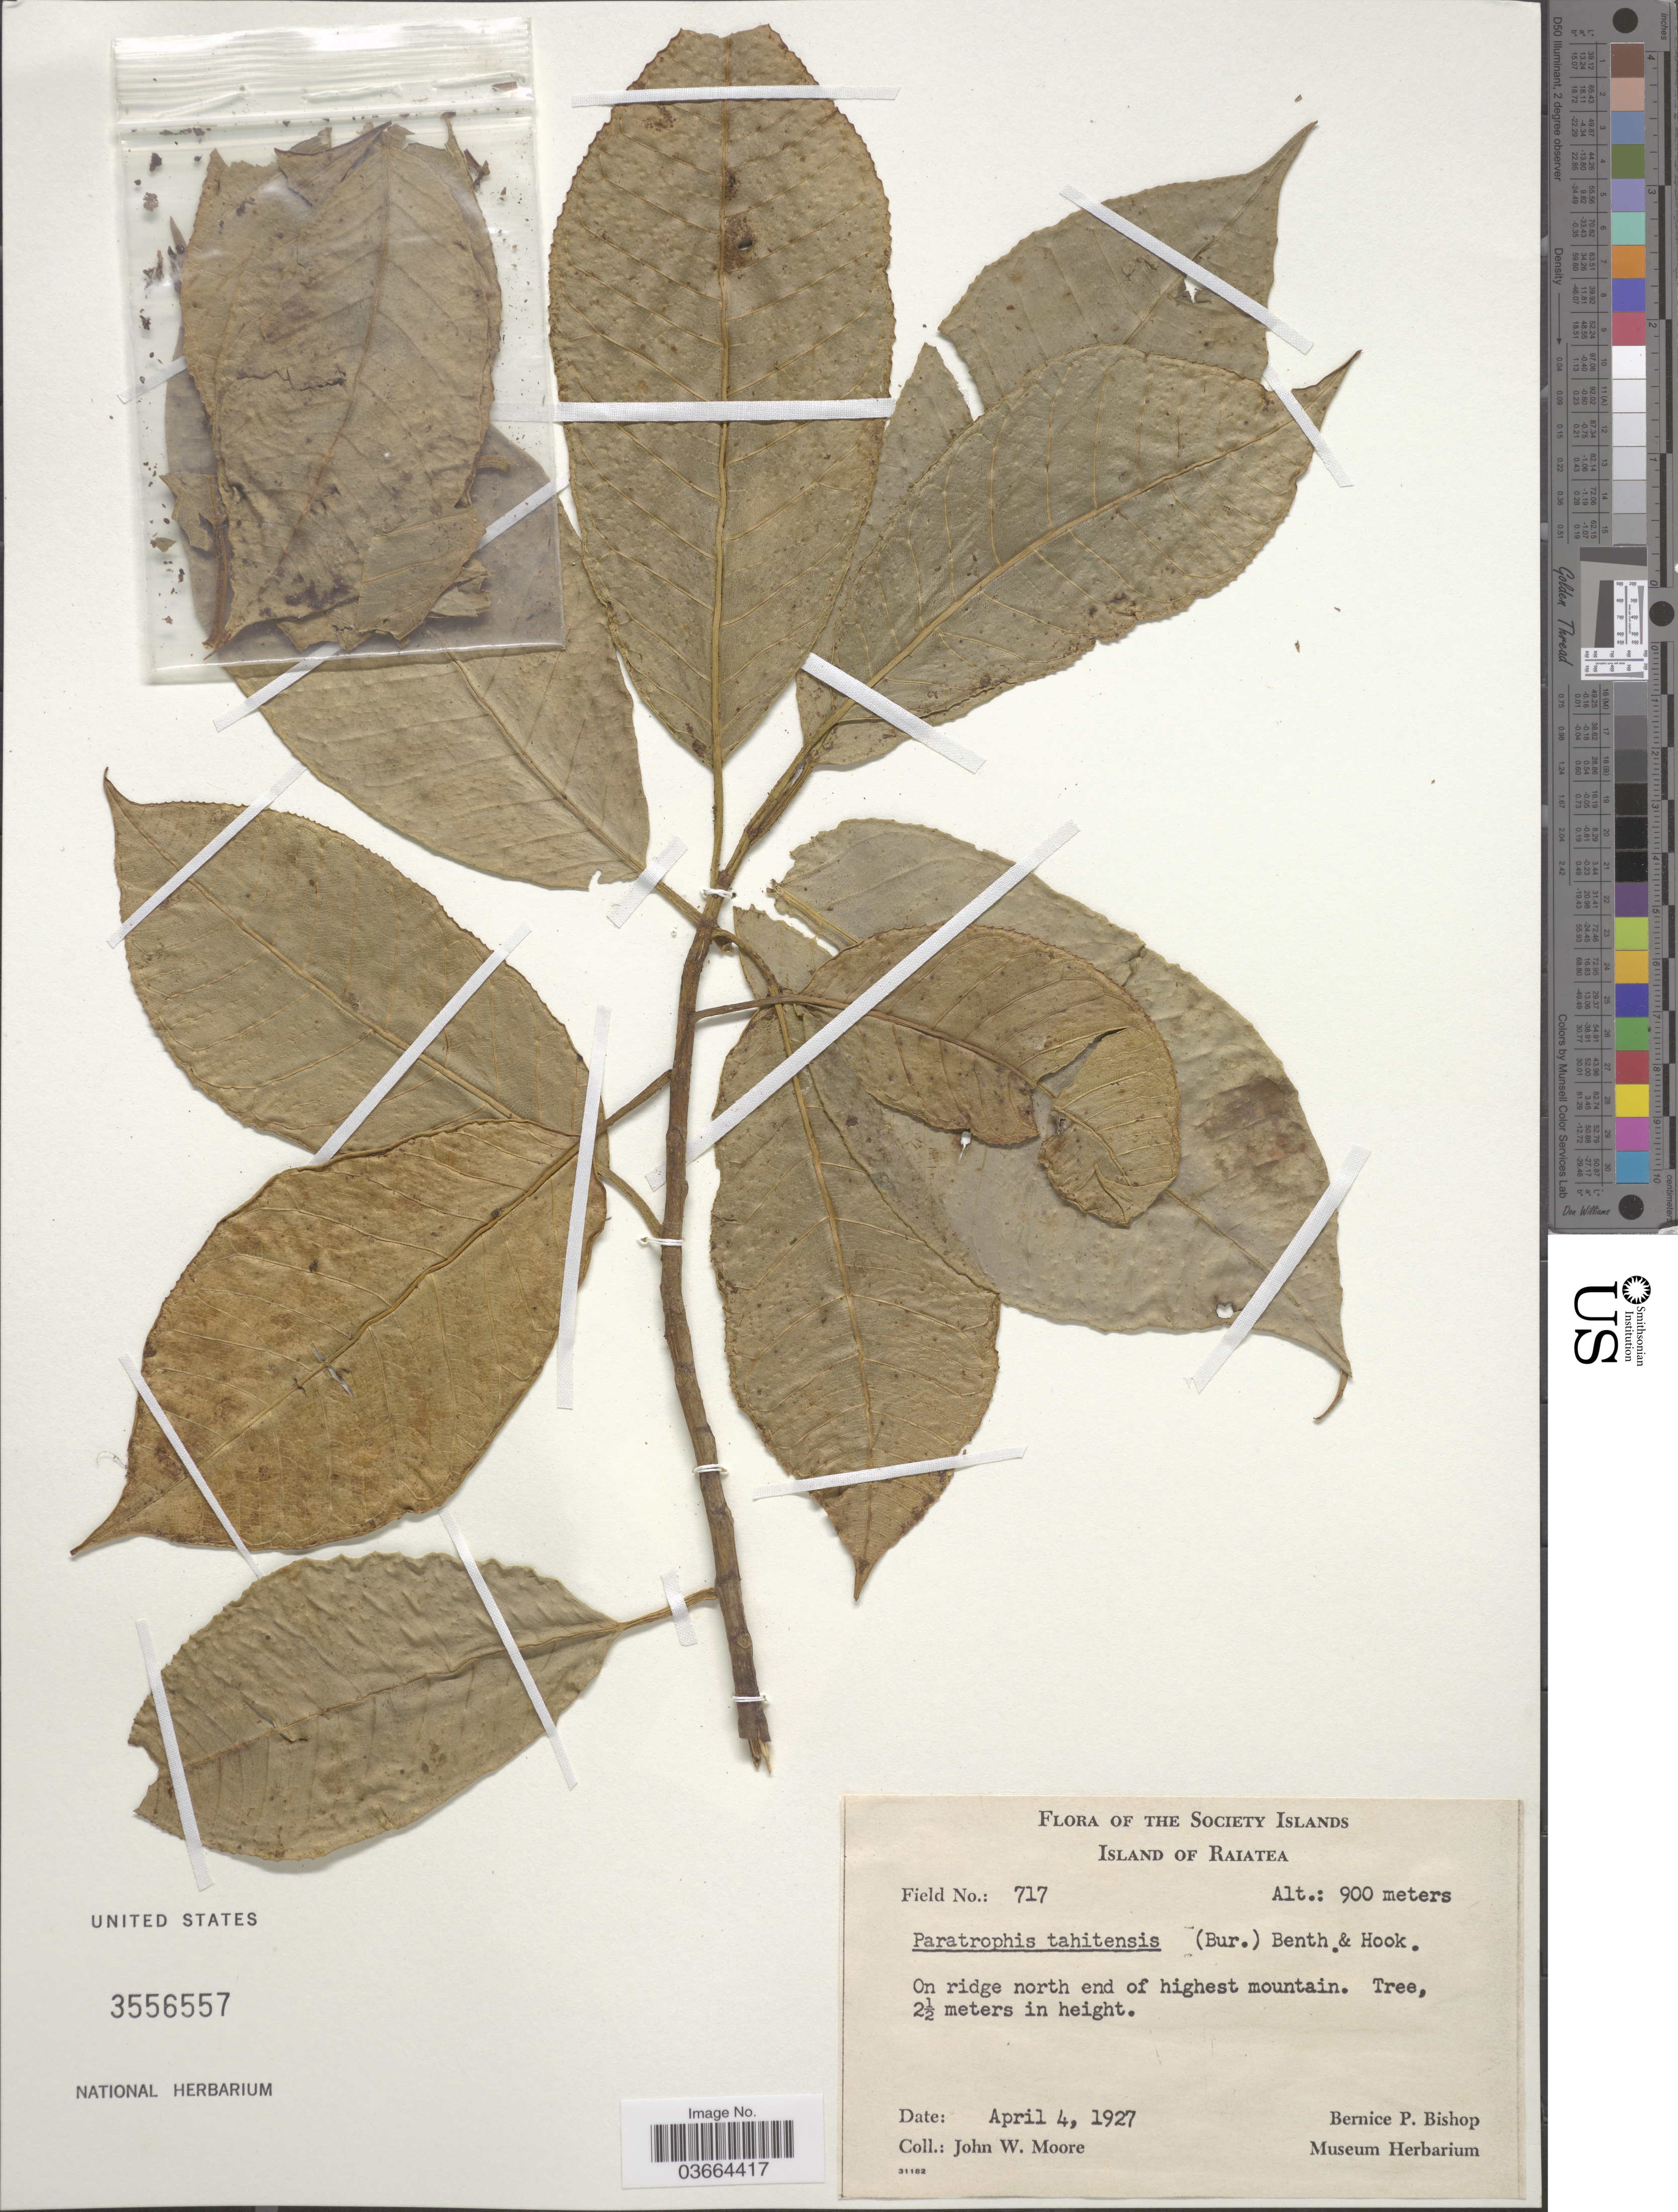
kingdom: Plantae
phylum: Tracheophyta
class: Magnoliopsida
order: Rosales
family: Moraceae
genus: Paratrophis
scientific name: Paratrophis anthropophagorum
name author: (Seem.) Benth. & Hook. f. ex Drake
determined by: Wagner, W. L., (BOT), Smithsonian Institution - National Museum of Natural History (UNITED STATES)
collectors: J. Moore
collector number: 717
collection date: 1927-04-04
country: French Polynesia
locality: The Society Islands, Island of Raiatea. On ridge north end of highest mountain.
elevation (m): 900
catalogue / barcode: US 3556557